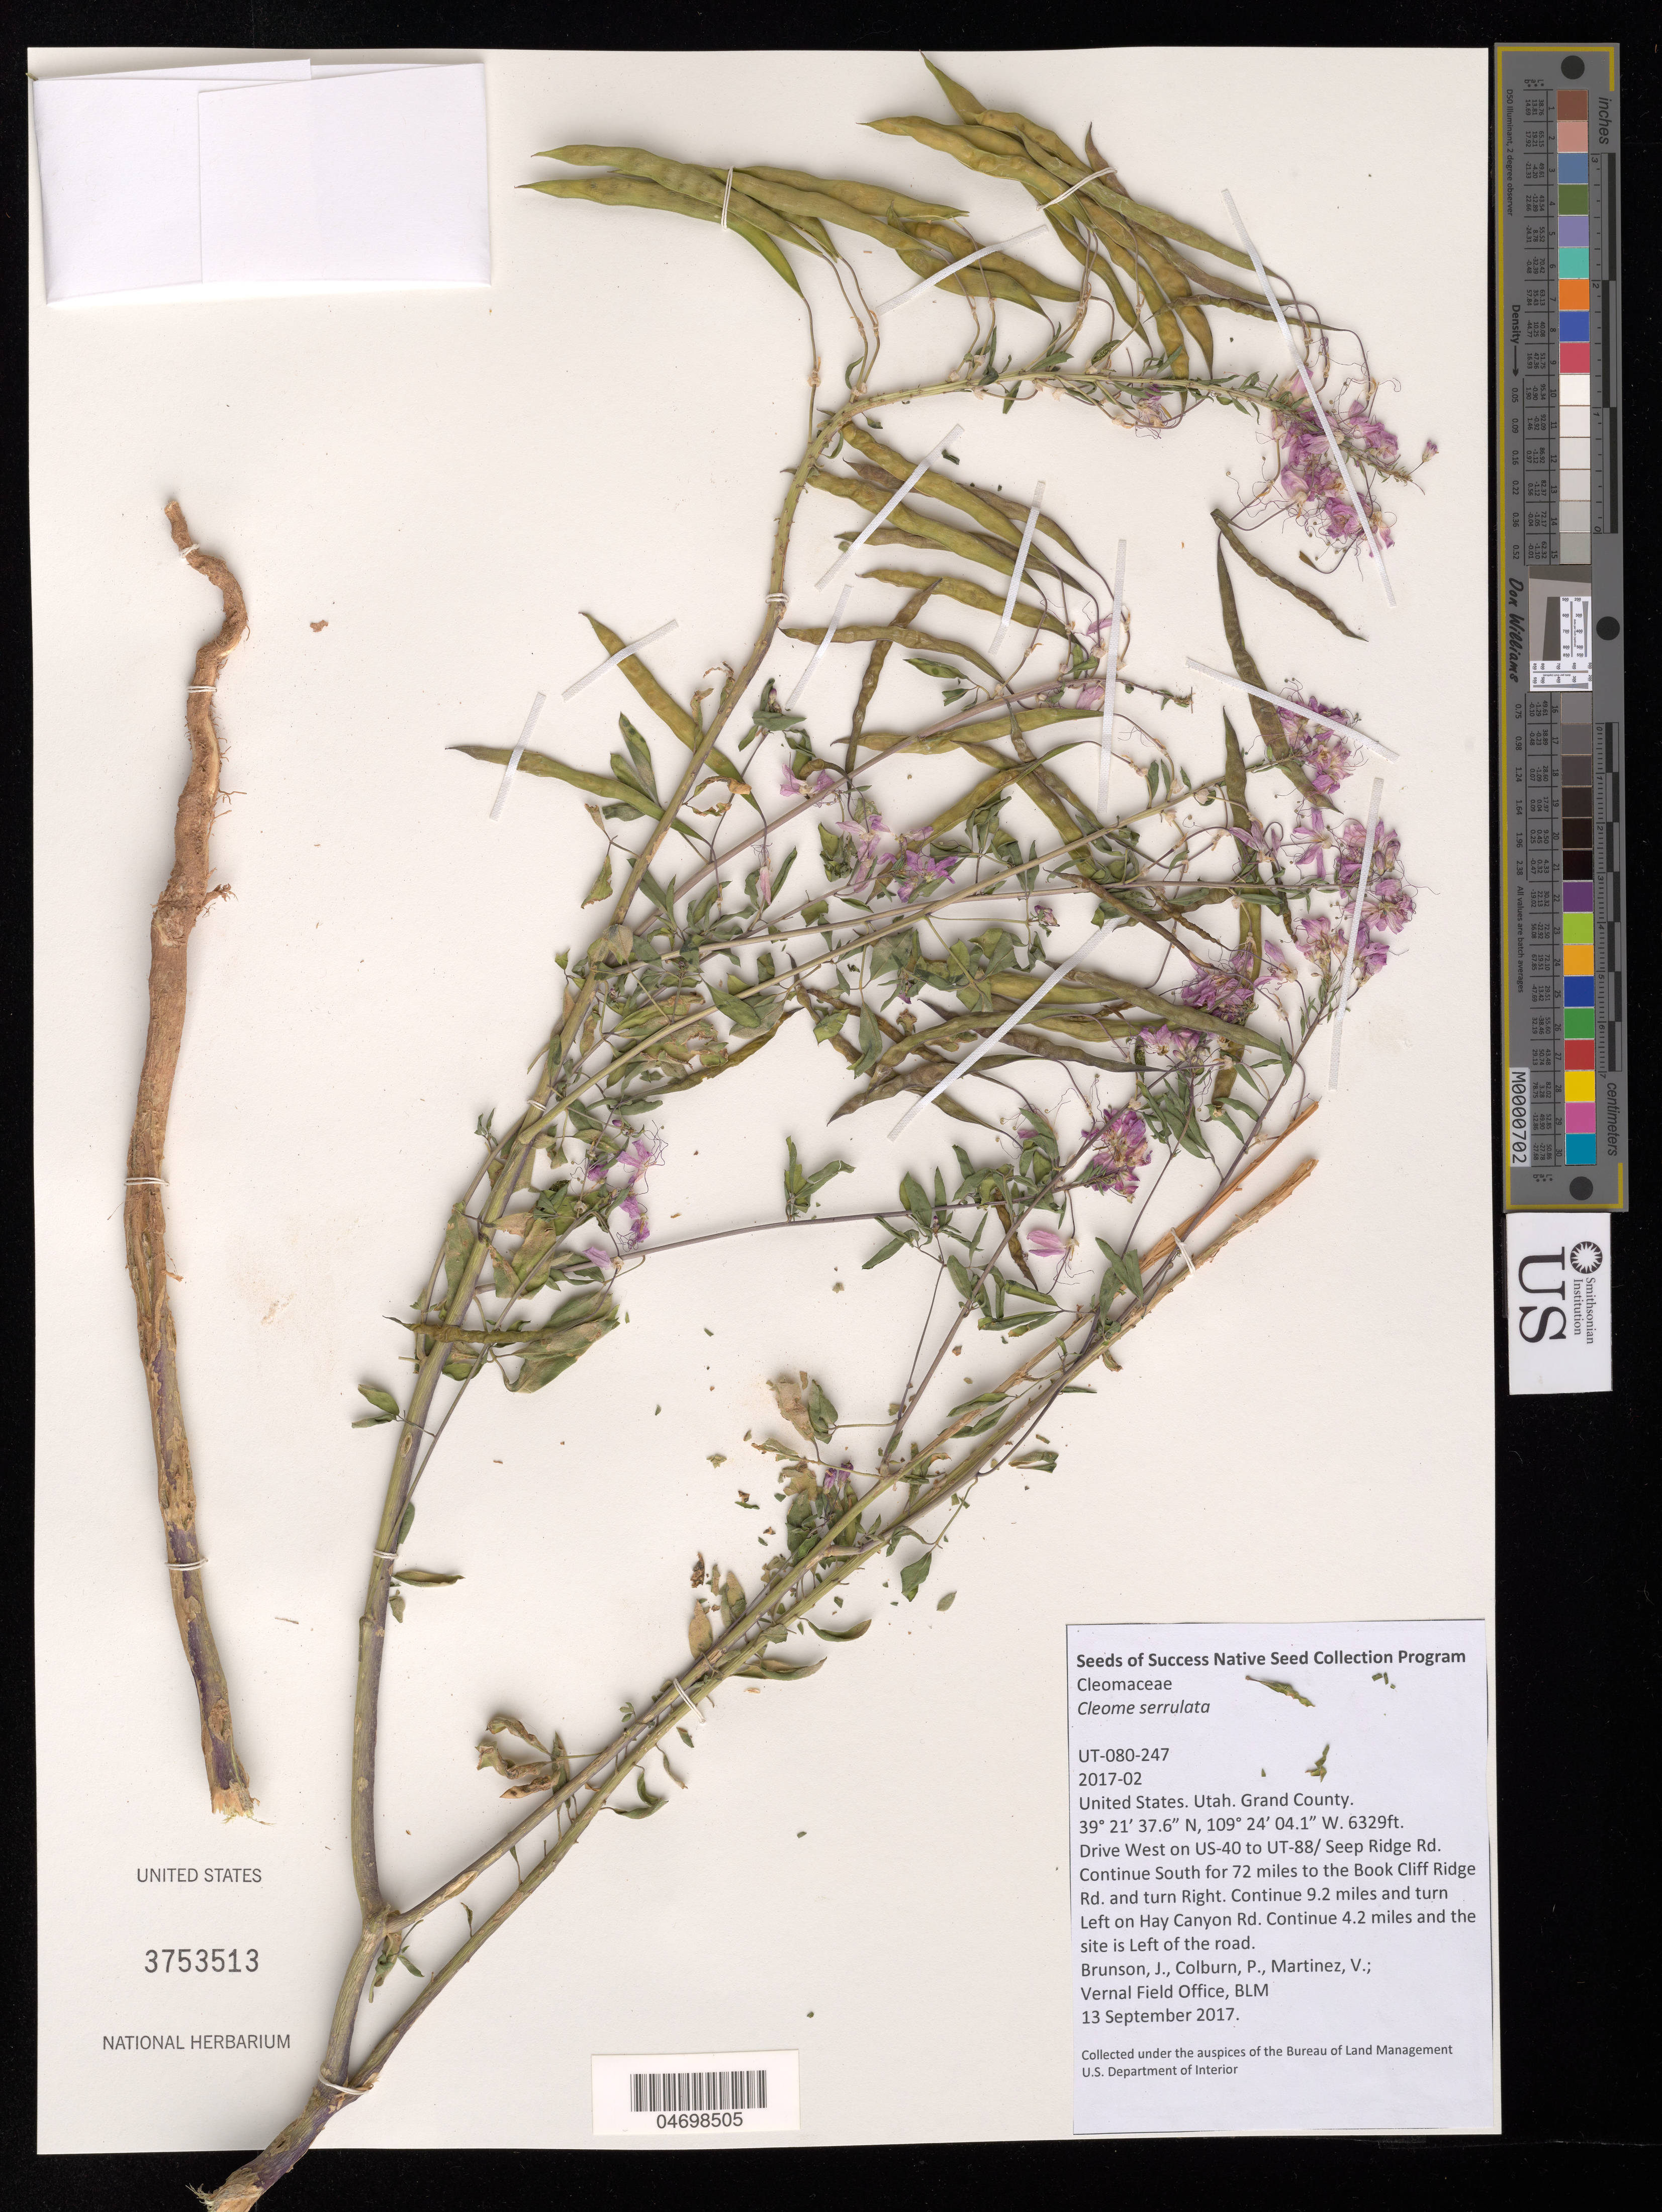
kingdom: Plantae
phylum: Tracheophyta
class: Magnoliopsida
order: Brassicales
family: Cleomaceae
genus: Cleomella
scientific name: Cleomella serrulata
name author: (Pursh) Roalson & J.C. Hall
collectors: J. Brunson, V. Martinez & P. Colburn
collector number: UT080-247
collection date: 2017-09-13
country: United States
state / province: Utah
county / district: Grand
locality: Book Cliff Ridge Rd., Hay Canyon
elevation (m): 1929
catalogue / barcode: US 3753513